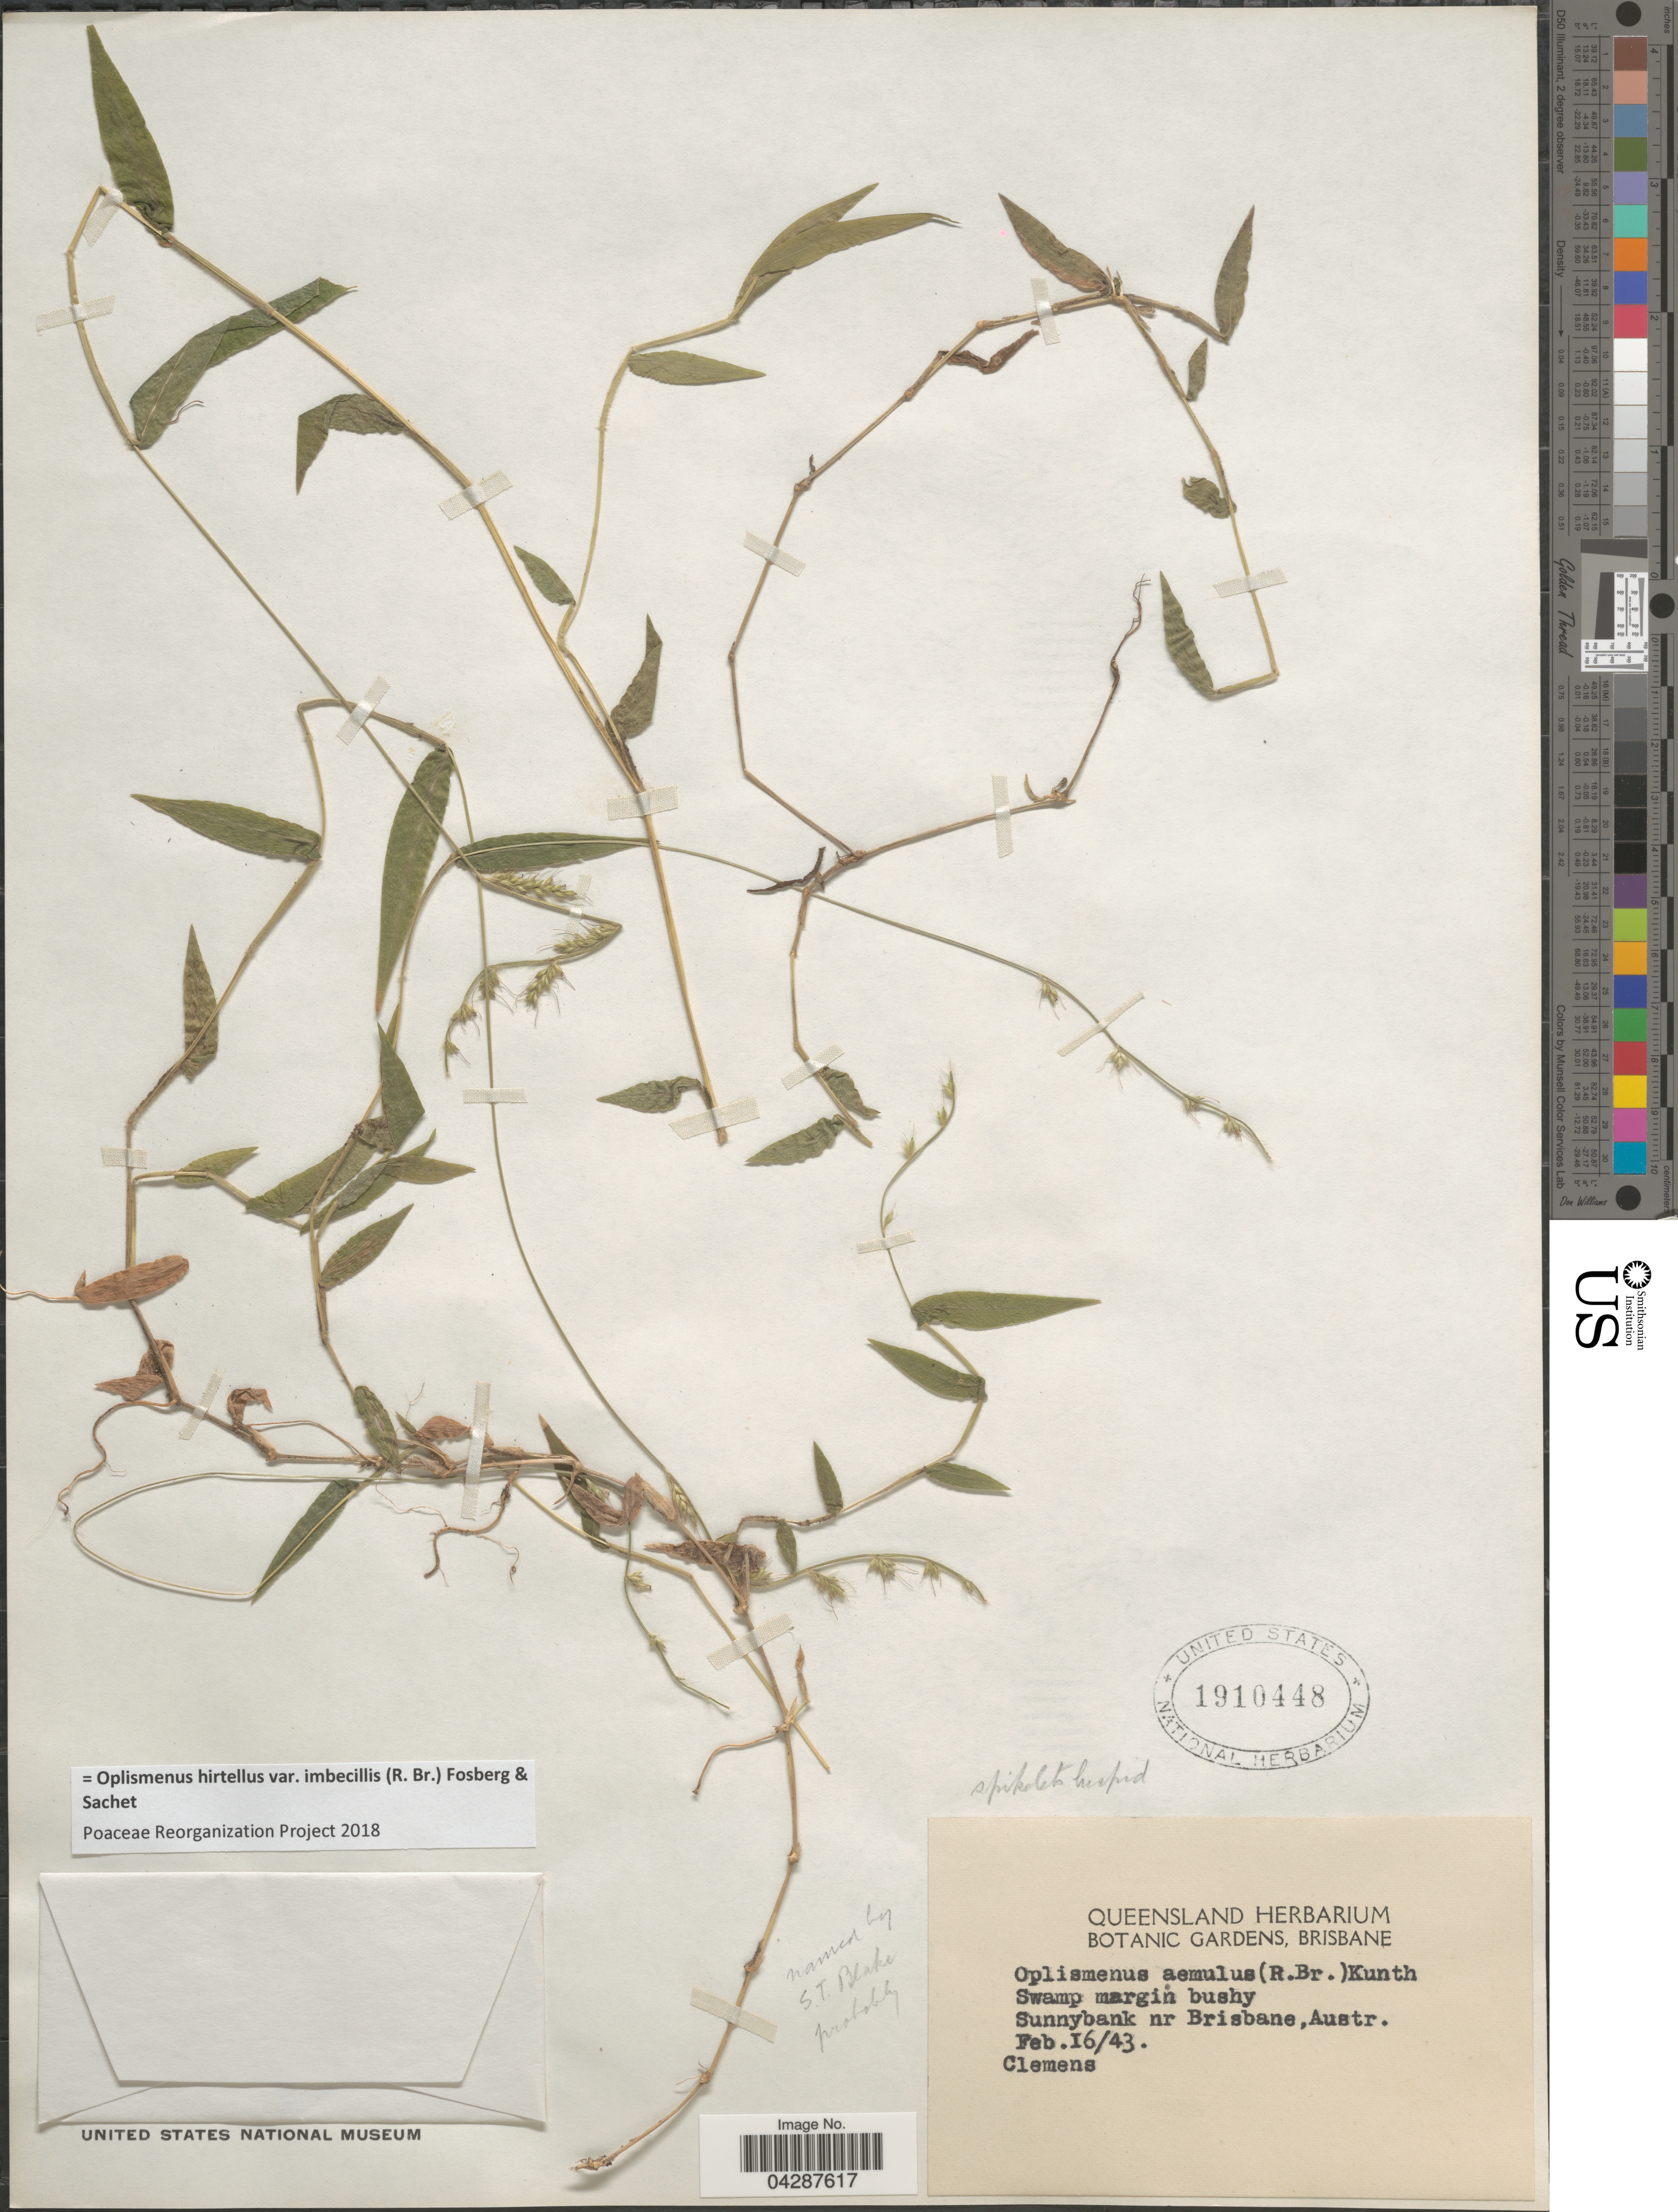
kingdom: Plantae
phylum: Tracheophyta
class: Liliopsida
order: Poales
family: Poaceae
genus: Oplismenus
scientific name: Oplismenus hirtellus var. imbecillis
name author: (R. Br.) Fosberg & Sachet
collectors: -. Clemens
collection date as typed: Transcribed d/m/y: 16/2/43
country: Australia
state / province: Queensland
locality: Sunnybanks nr Brisbane.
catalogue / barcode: US 1910448